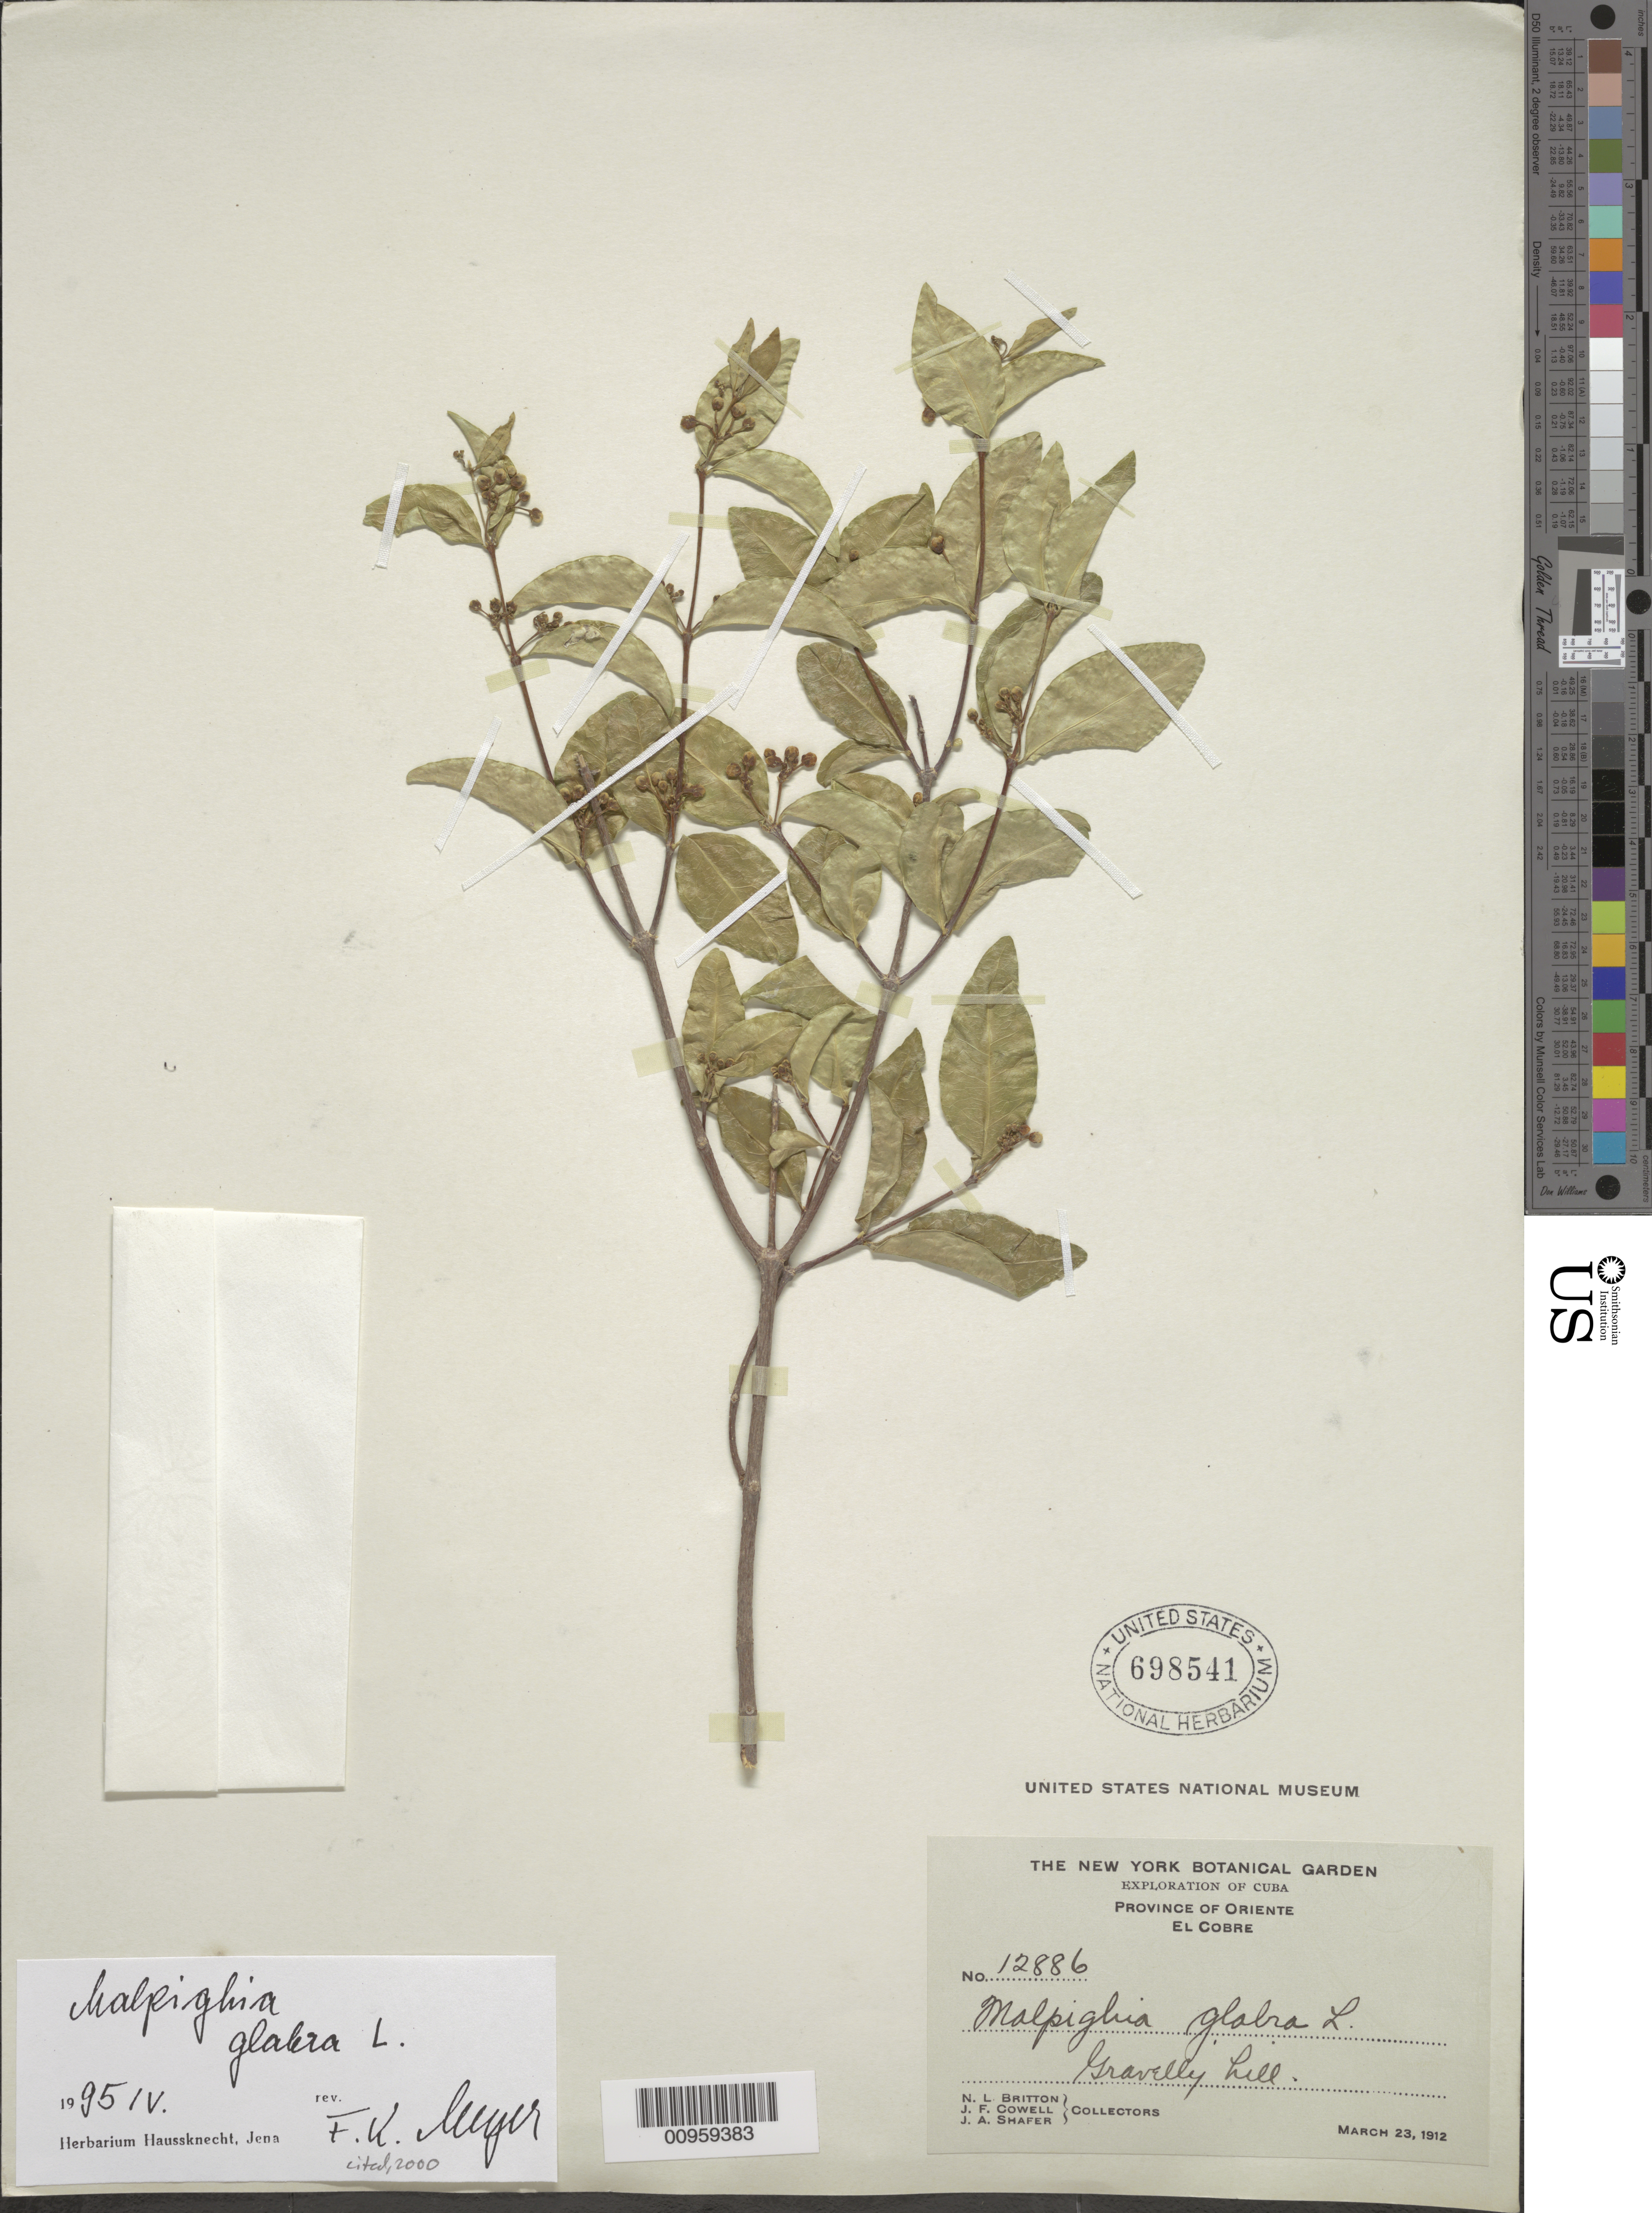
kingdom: Plantae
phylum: Tracheophyta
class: Magnoliopsida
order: Malpighiales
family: Malpighiaceae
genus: Malpighia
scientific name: Malpighia glabra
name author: L.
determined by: Meyer, F. K.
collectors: N. Britton, J. F. Cowell & J. A. Shafer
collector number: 12886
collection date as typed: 23 Mar 1912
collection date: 1912-03-23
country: Cuba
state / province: Oriente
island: Cuba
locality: El Cobre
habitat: Gravelly hill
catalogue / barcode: US 698541